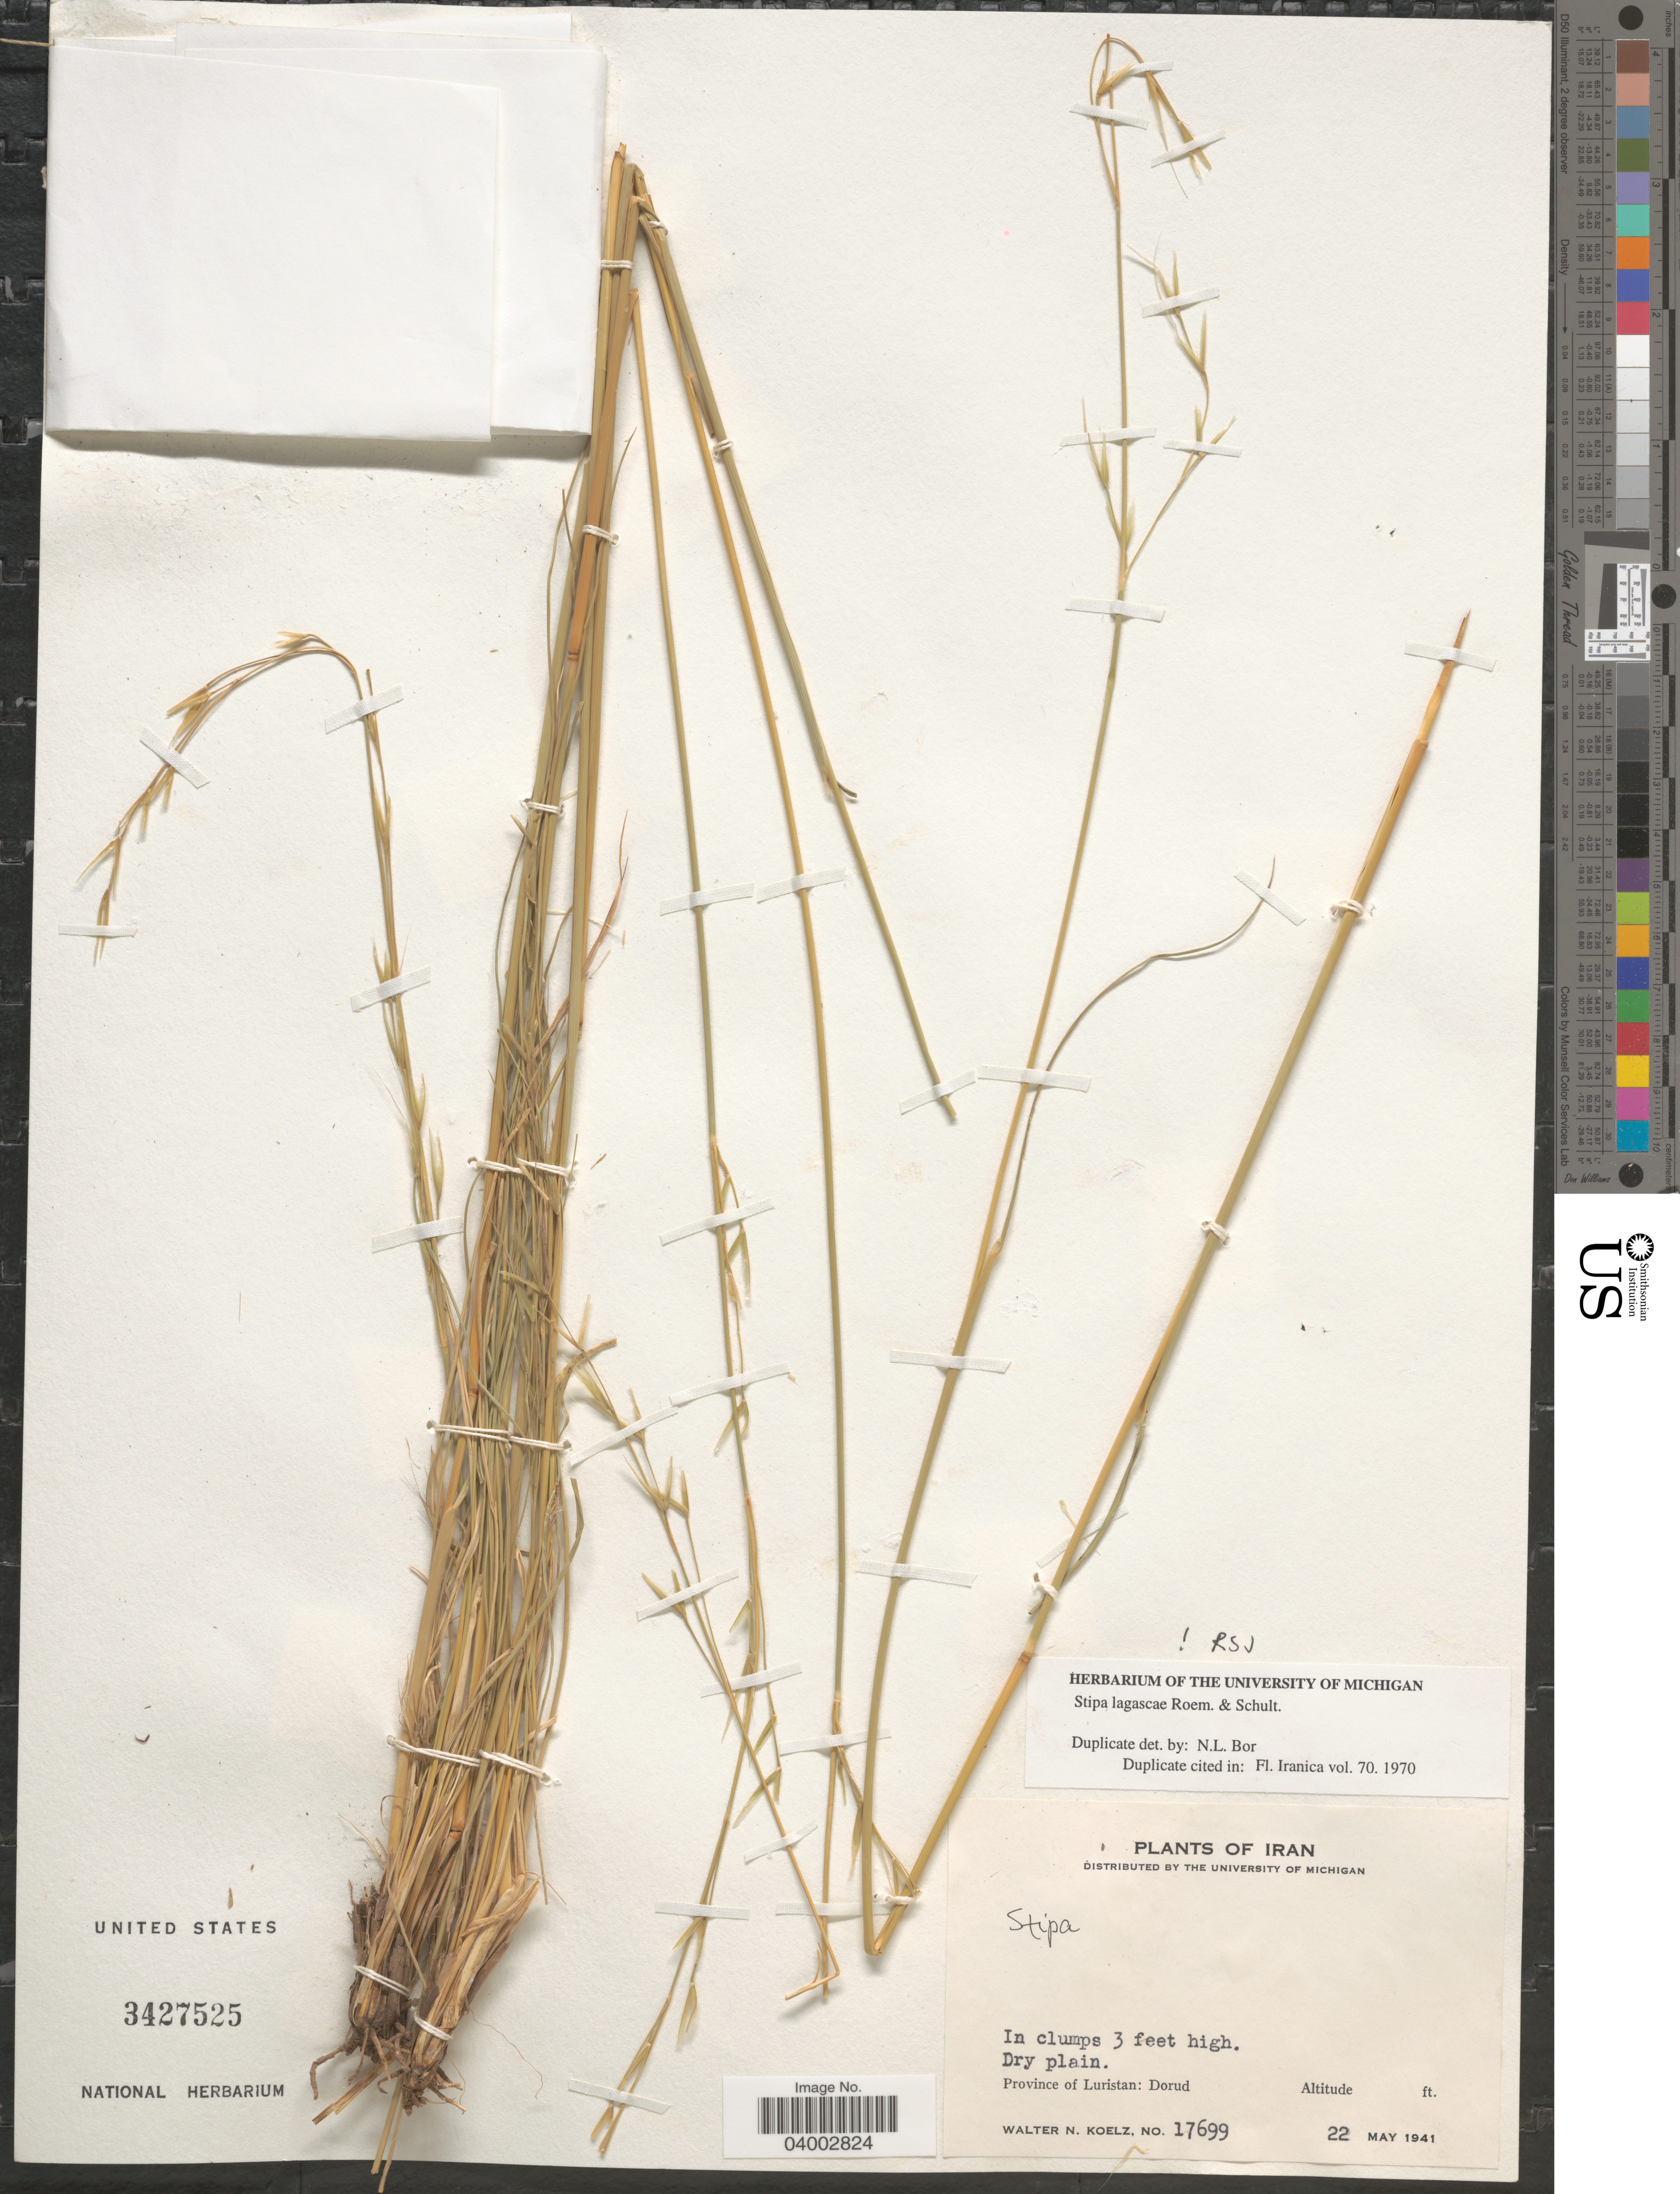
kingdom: Plantae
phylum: Tracheophyta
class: Liliopsida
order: Poales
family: Poaceae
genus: Stipa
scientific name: Stipa lagascae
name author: Schult. & Roem.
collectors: W. N. Koelz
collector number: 17699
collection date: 1941-05-22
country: Iran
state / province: Lorestan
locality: Province of Luristan: Dorud.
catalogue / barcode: US 3427525